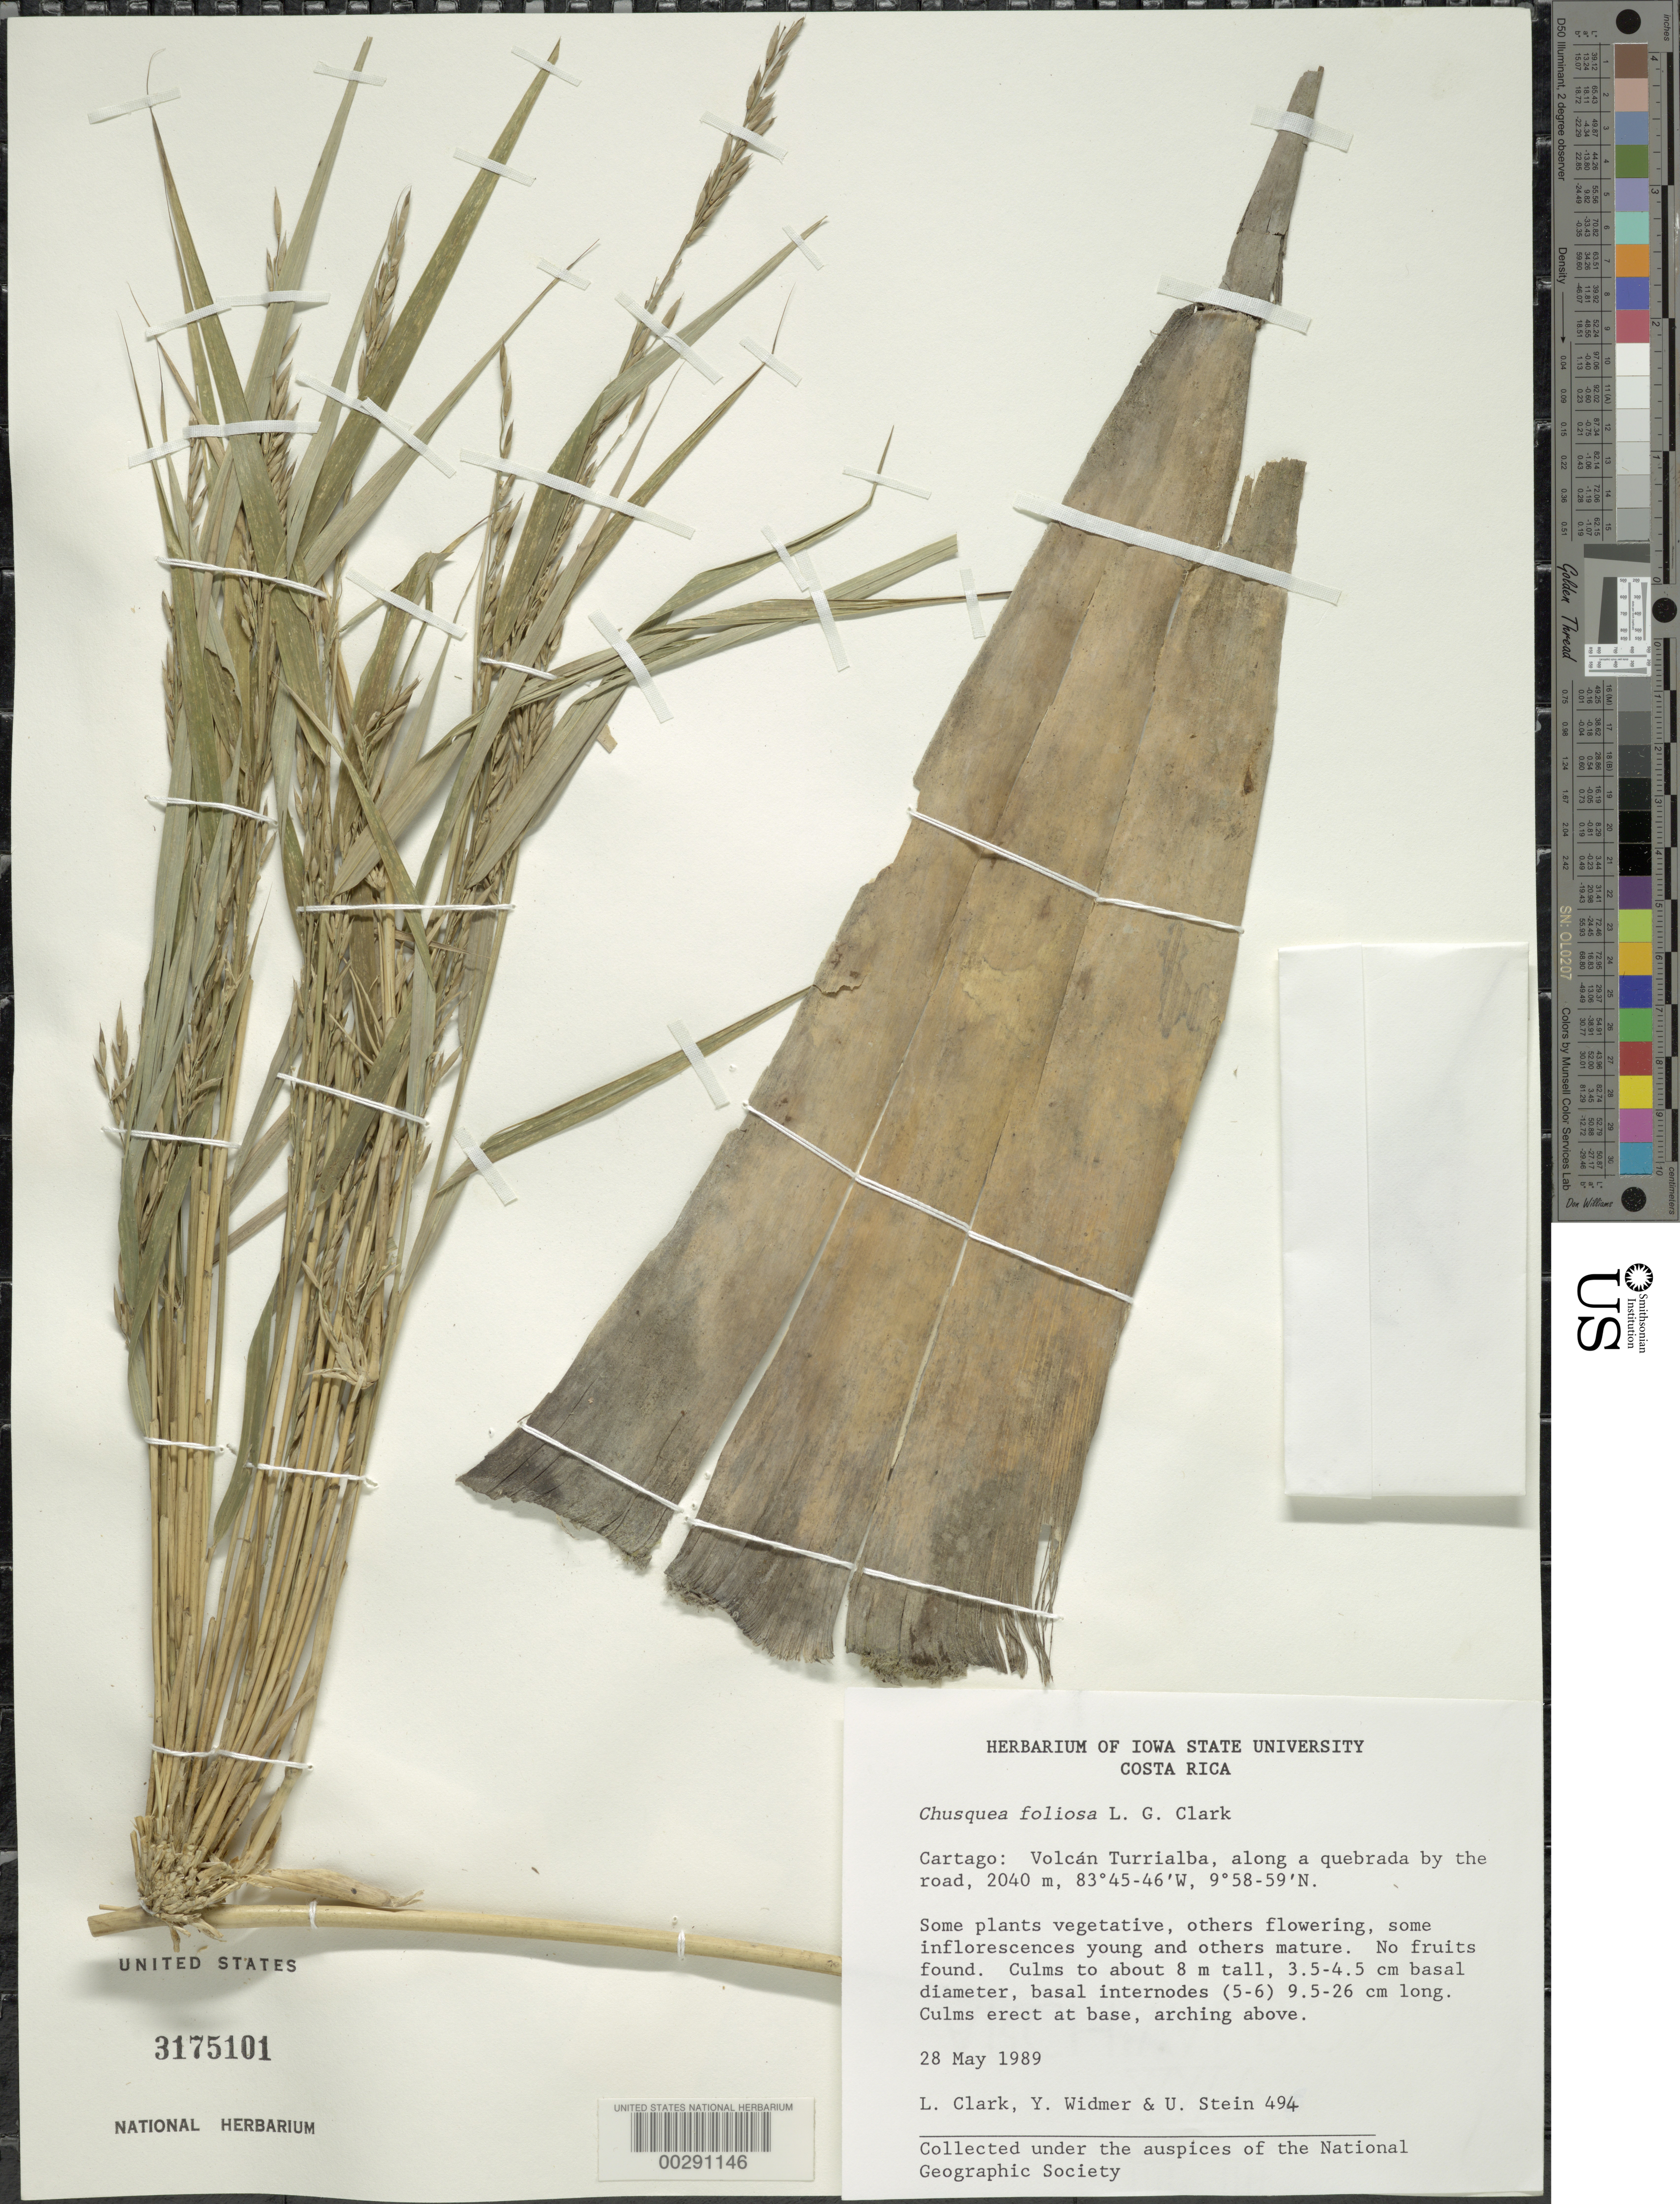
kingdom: Plantae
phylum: Tracheophyta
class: Liliopsida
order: Poales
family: Poaceae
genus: Chusquea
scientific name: Chusquea foliosa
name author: L.G. Clark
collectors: L. G. Clark, Y. Widmer & U. Stein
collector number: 494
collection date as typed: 28 May 1989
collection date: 1989-05-28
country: Costa Rica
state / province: Cartago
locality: Volcan Turrialba, along a quebrada by the road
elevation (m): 2040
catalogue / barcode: US 3175101